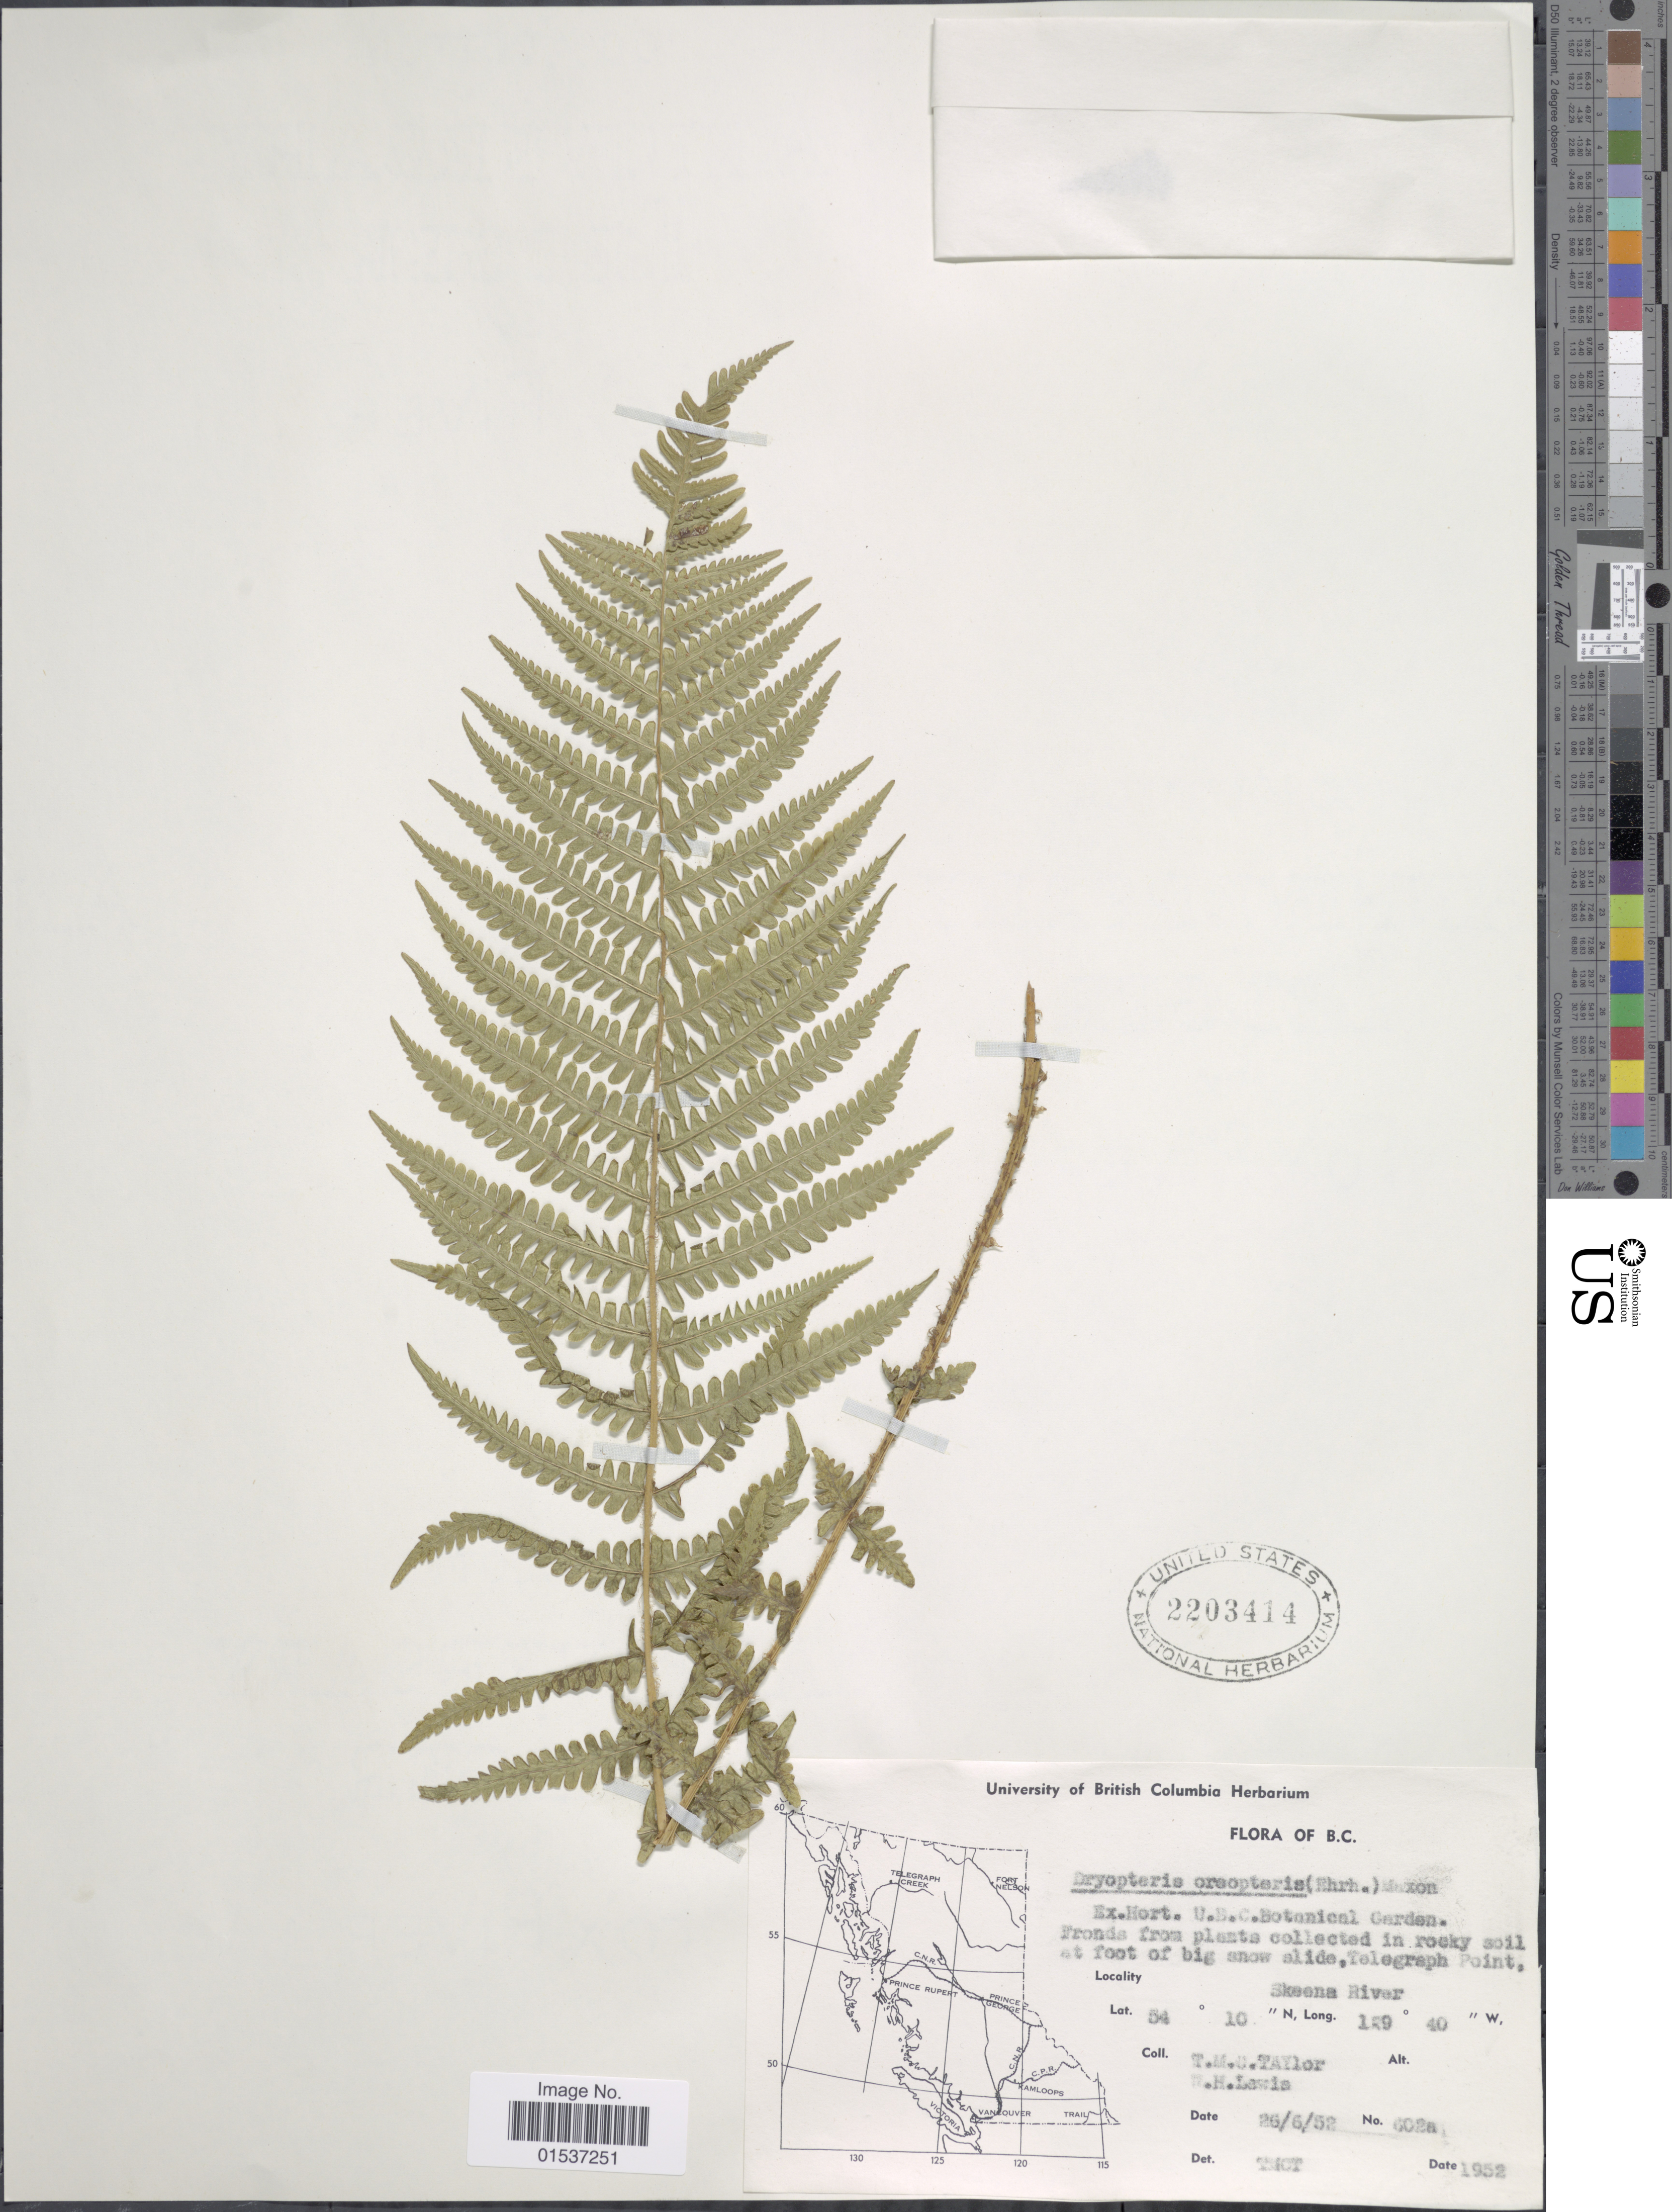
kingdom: Plantae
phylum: Tracheophyta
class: Polypodiopsida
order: Polypodiales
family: Thelypteridaceae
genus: Oreopteris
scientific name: Oreopteris limbosperma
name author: (All.) K. Iwats.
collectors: T. M. C. Taylor & H. Lawis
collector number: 602a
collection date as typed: Transcribed d/m/y: 26/6/52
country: Canada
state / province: British Columbia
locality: Ex. Hort. U.B.C. Botanical Garden, at foot of big snow slide, Telegraph Point, Skeena River,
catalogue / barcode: US 2203414